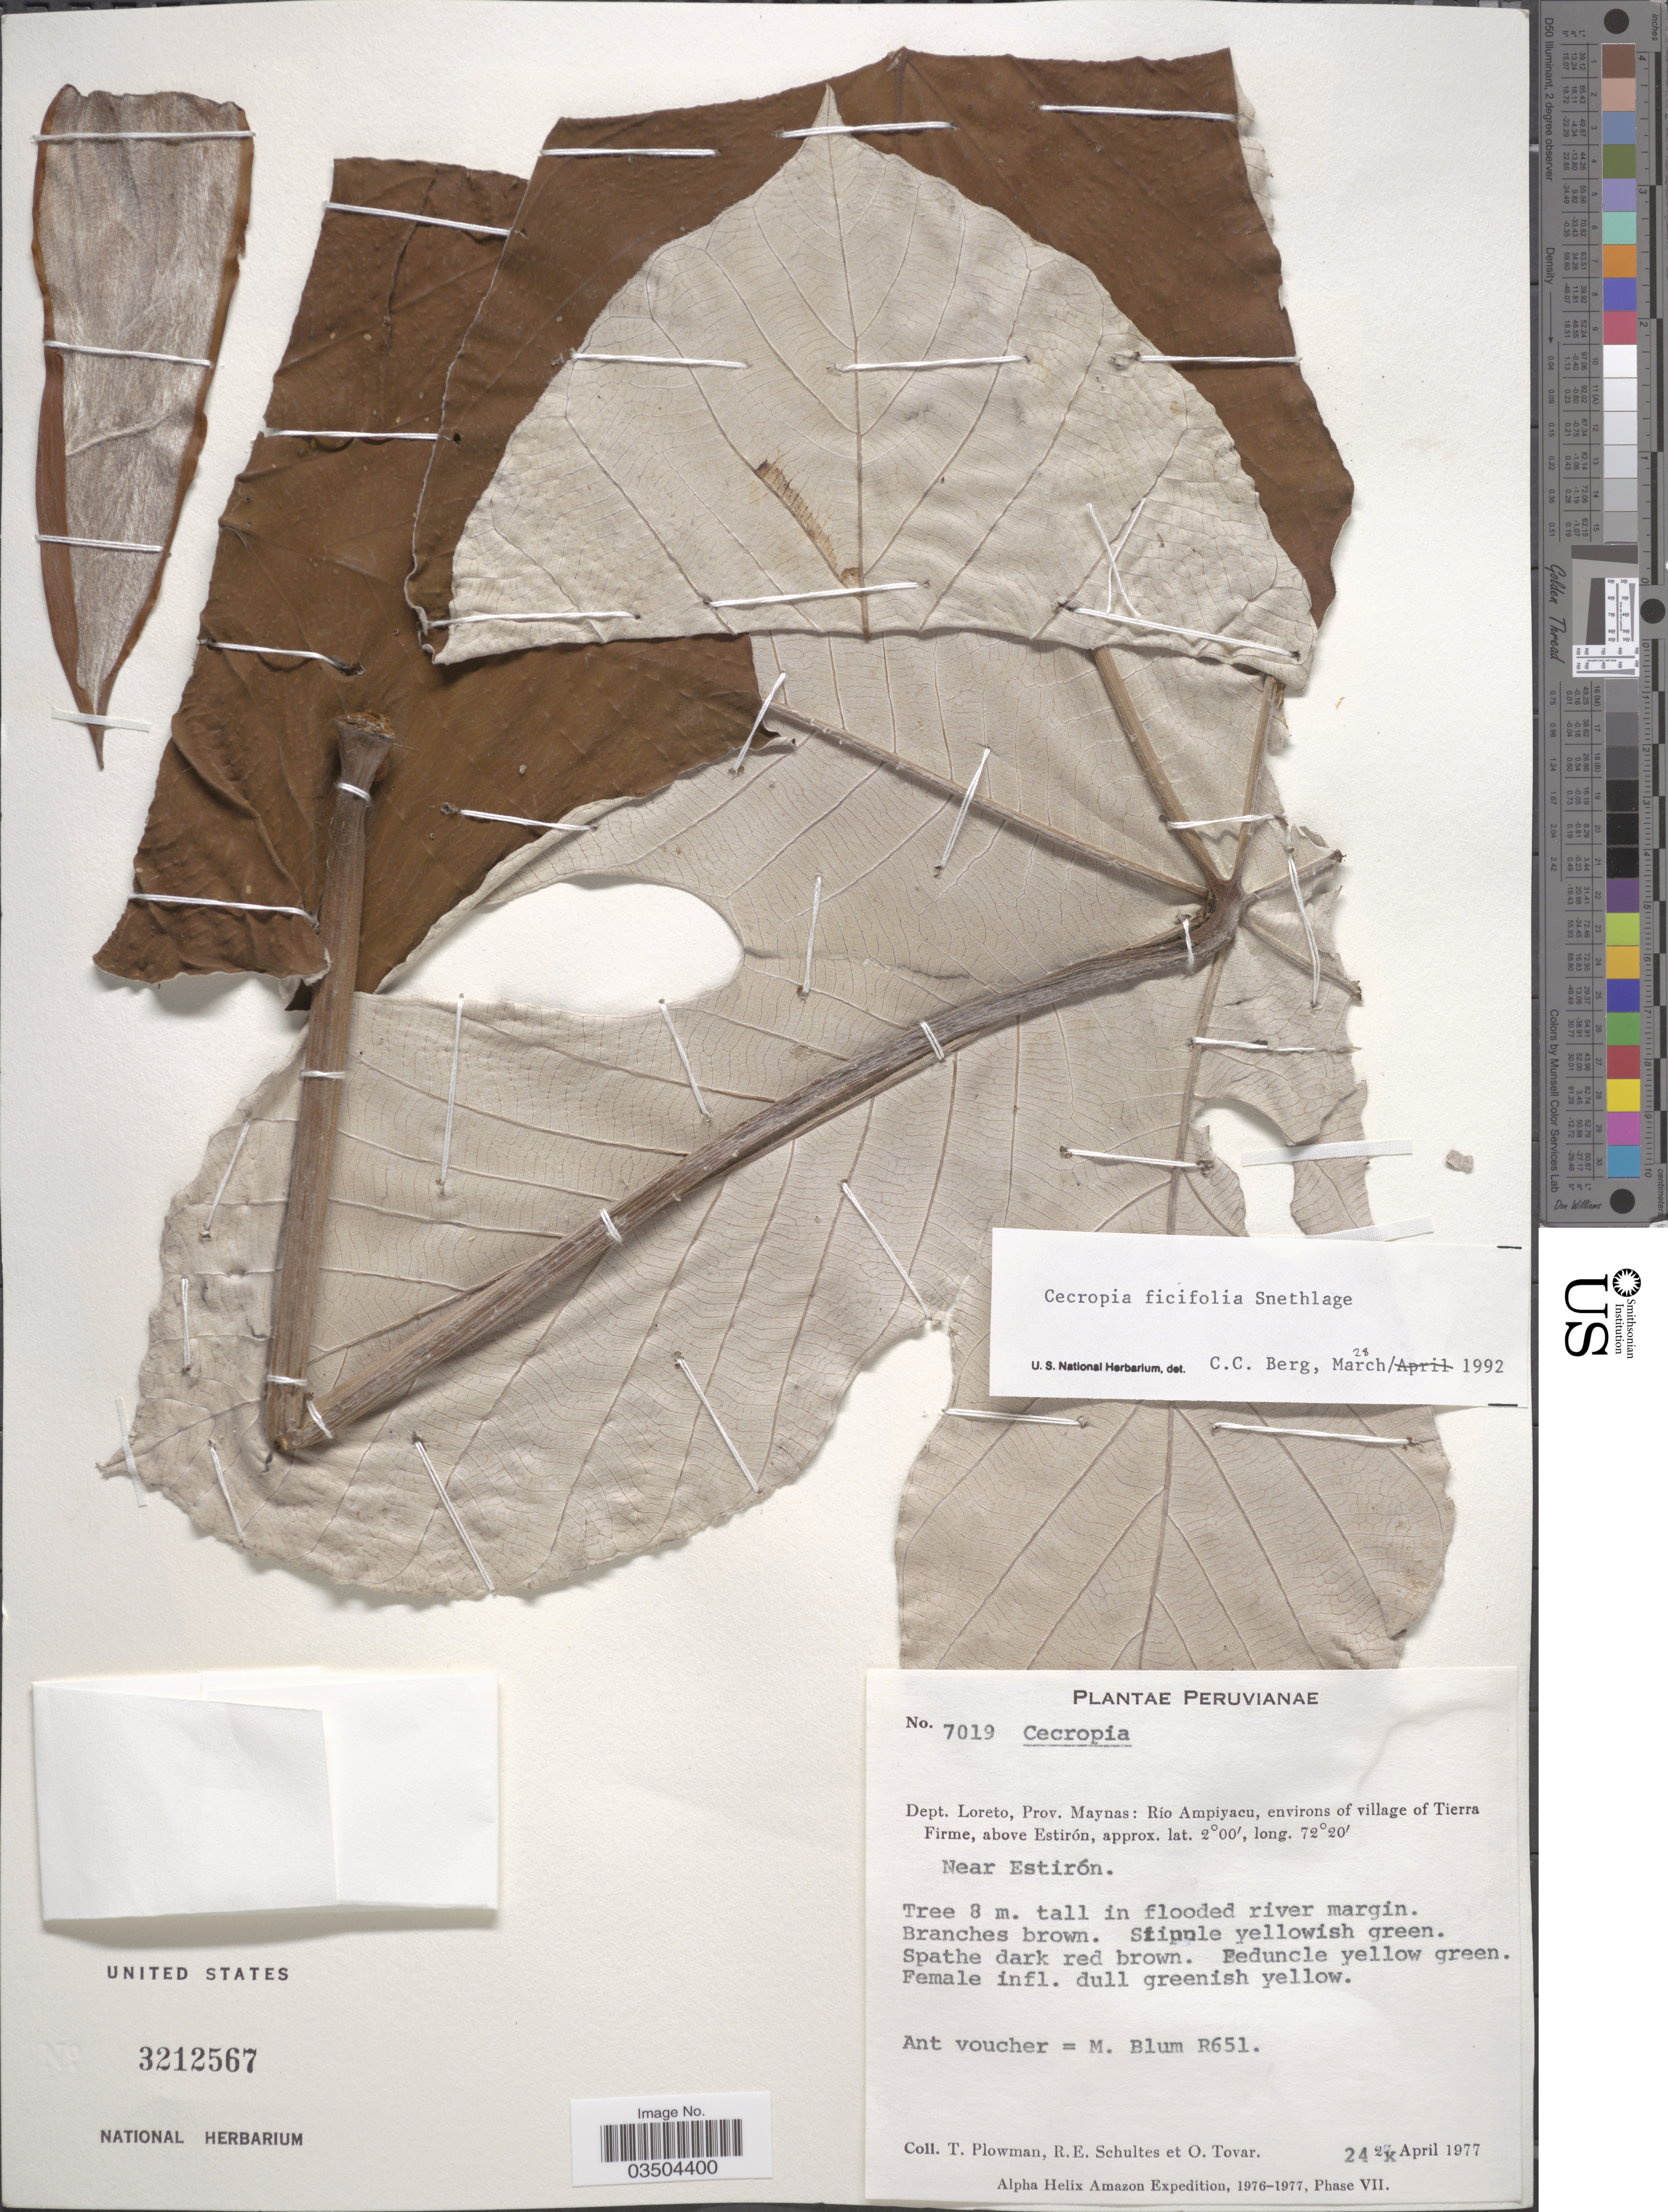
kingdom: Plantae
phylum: Tracheophyta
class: Magnoliopsida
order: Rosales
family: Urticaceae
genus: Cecropia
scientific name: Cecropia ficifolia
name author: Snethlage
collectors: T. Plowman, R. E. Schultes & Ó. Tovar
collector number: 7019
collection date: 1977-04-24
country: Peru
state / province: Loreto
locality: Dept. Loreto, Prov. Maynas: Río Ampiyacu, environs of village of Tierra Firme, above Estirón. Near Estirón.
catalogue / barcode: US 3212567